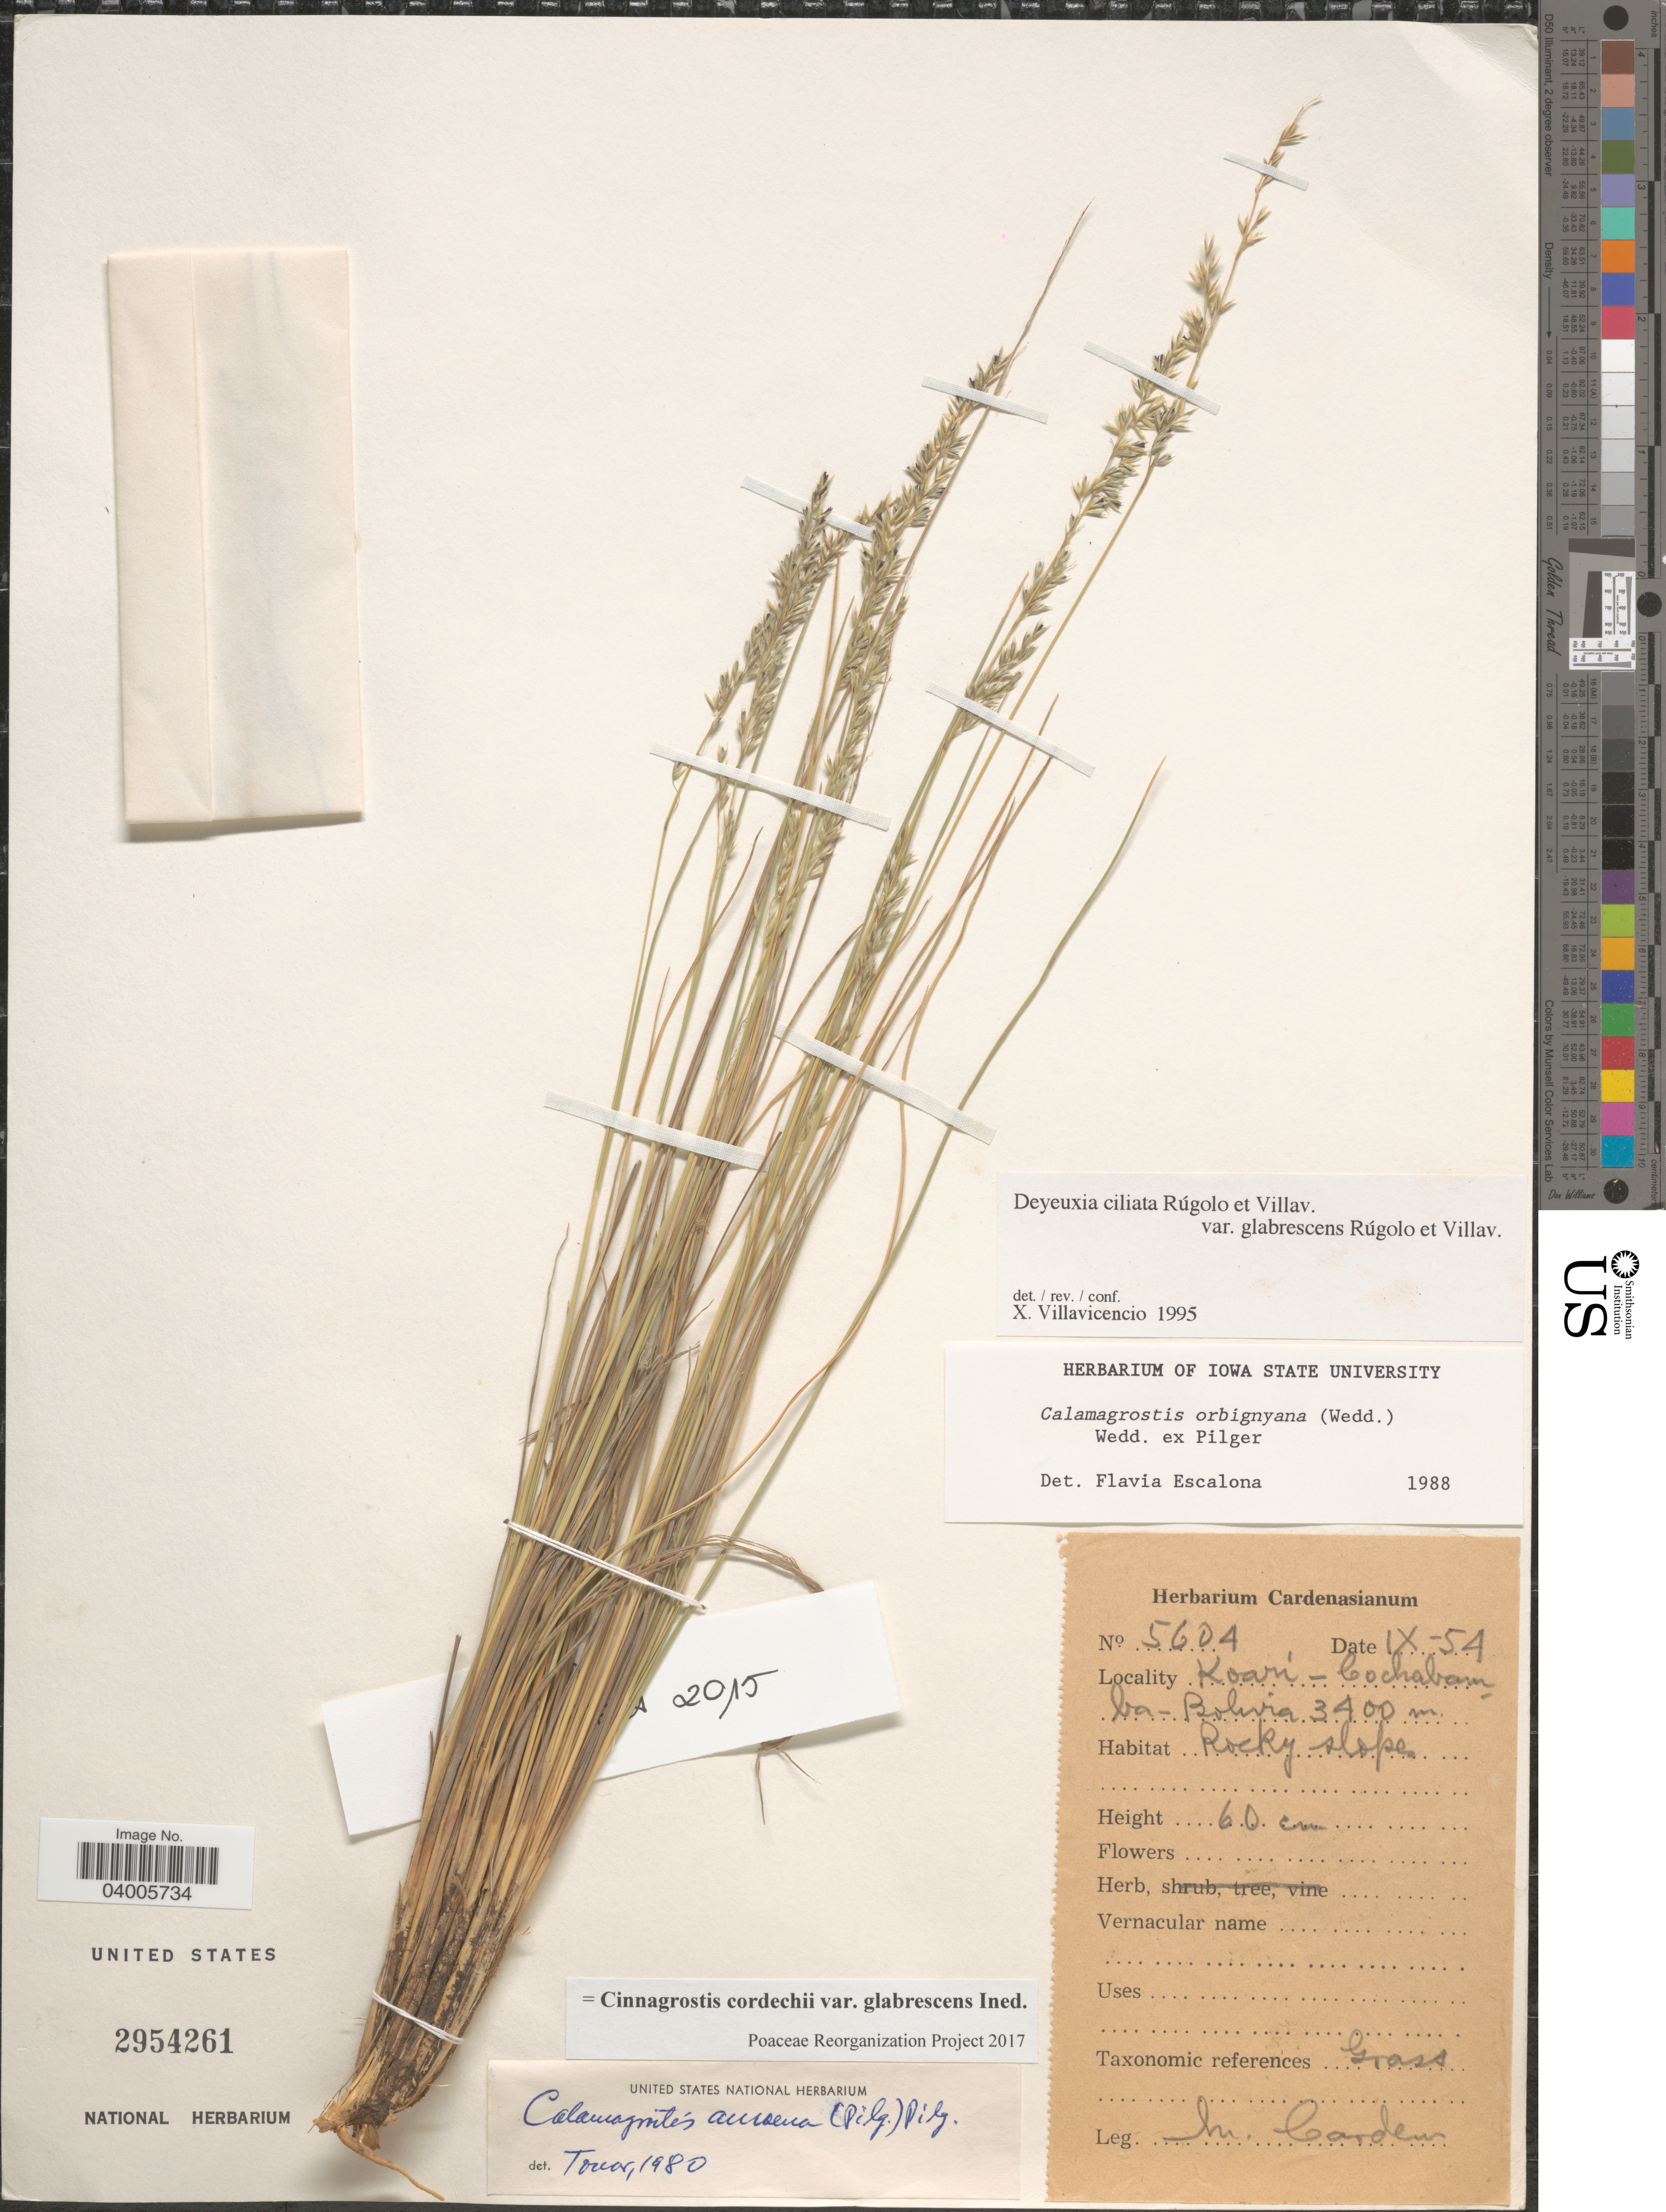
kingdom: Plantae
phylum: Tracheophyta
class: Liliopsida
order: Poales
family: Poaceae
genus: Cinnagrostis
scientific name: Cinnagrostis ciliata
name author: (Rúgolo & Villav.) P.M. Peterson et al.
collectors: M. Cárdenas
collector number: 5604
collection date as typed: Transcribed d/m/y: /9/54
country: Bolivia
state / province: Cochabamba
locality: Koari-Cochabamba. Rocky slope.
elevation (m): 3400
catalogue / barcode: US 2954261